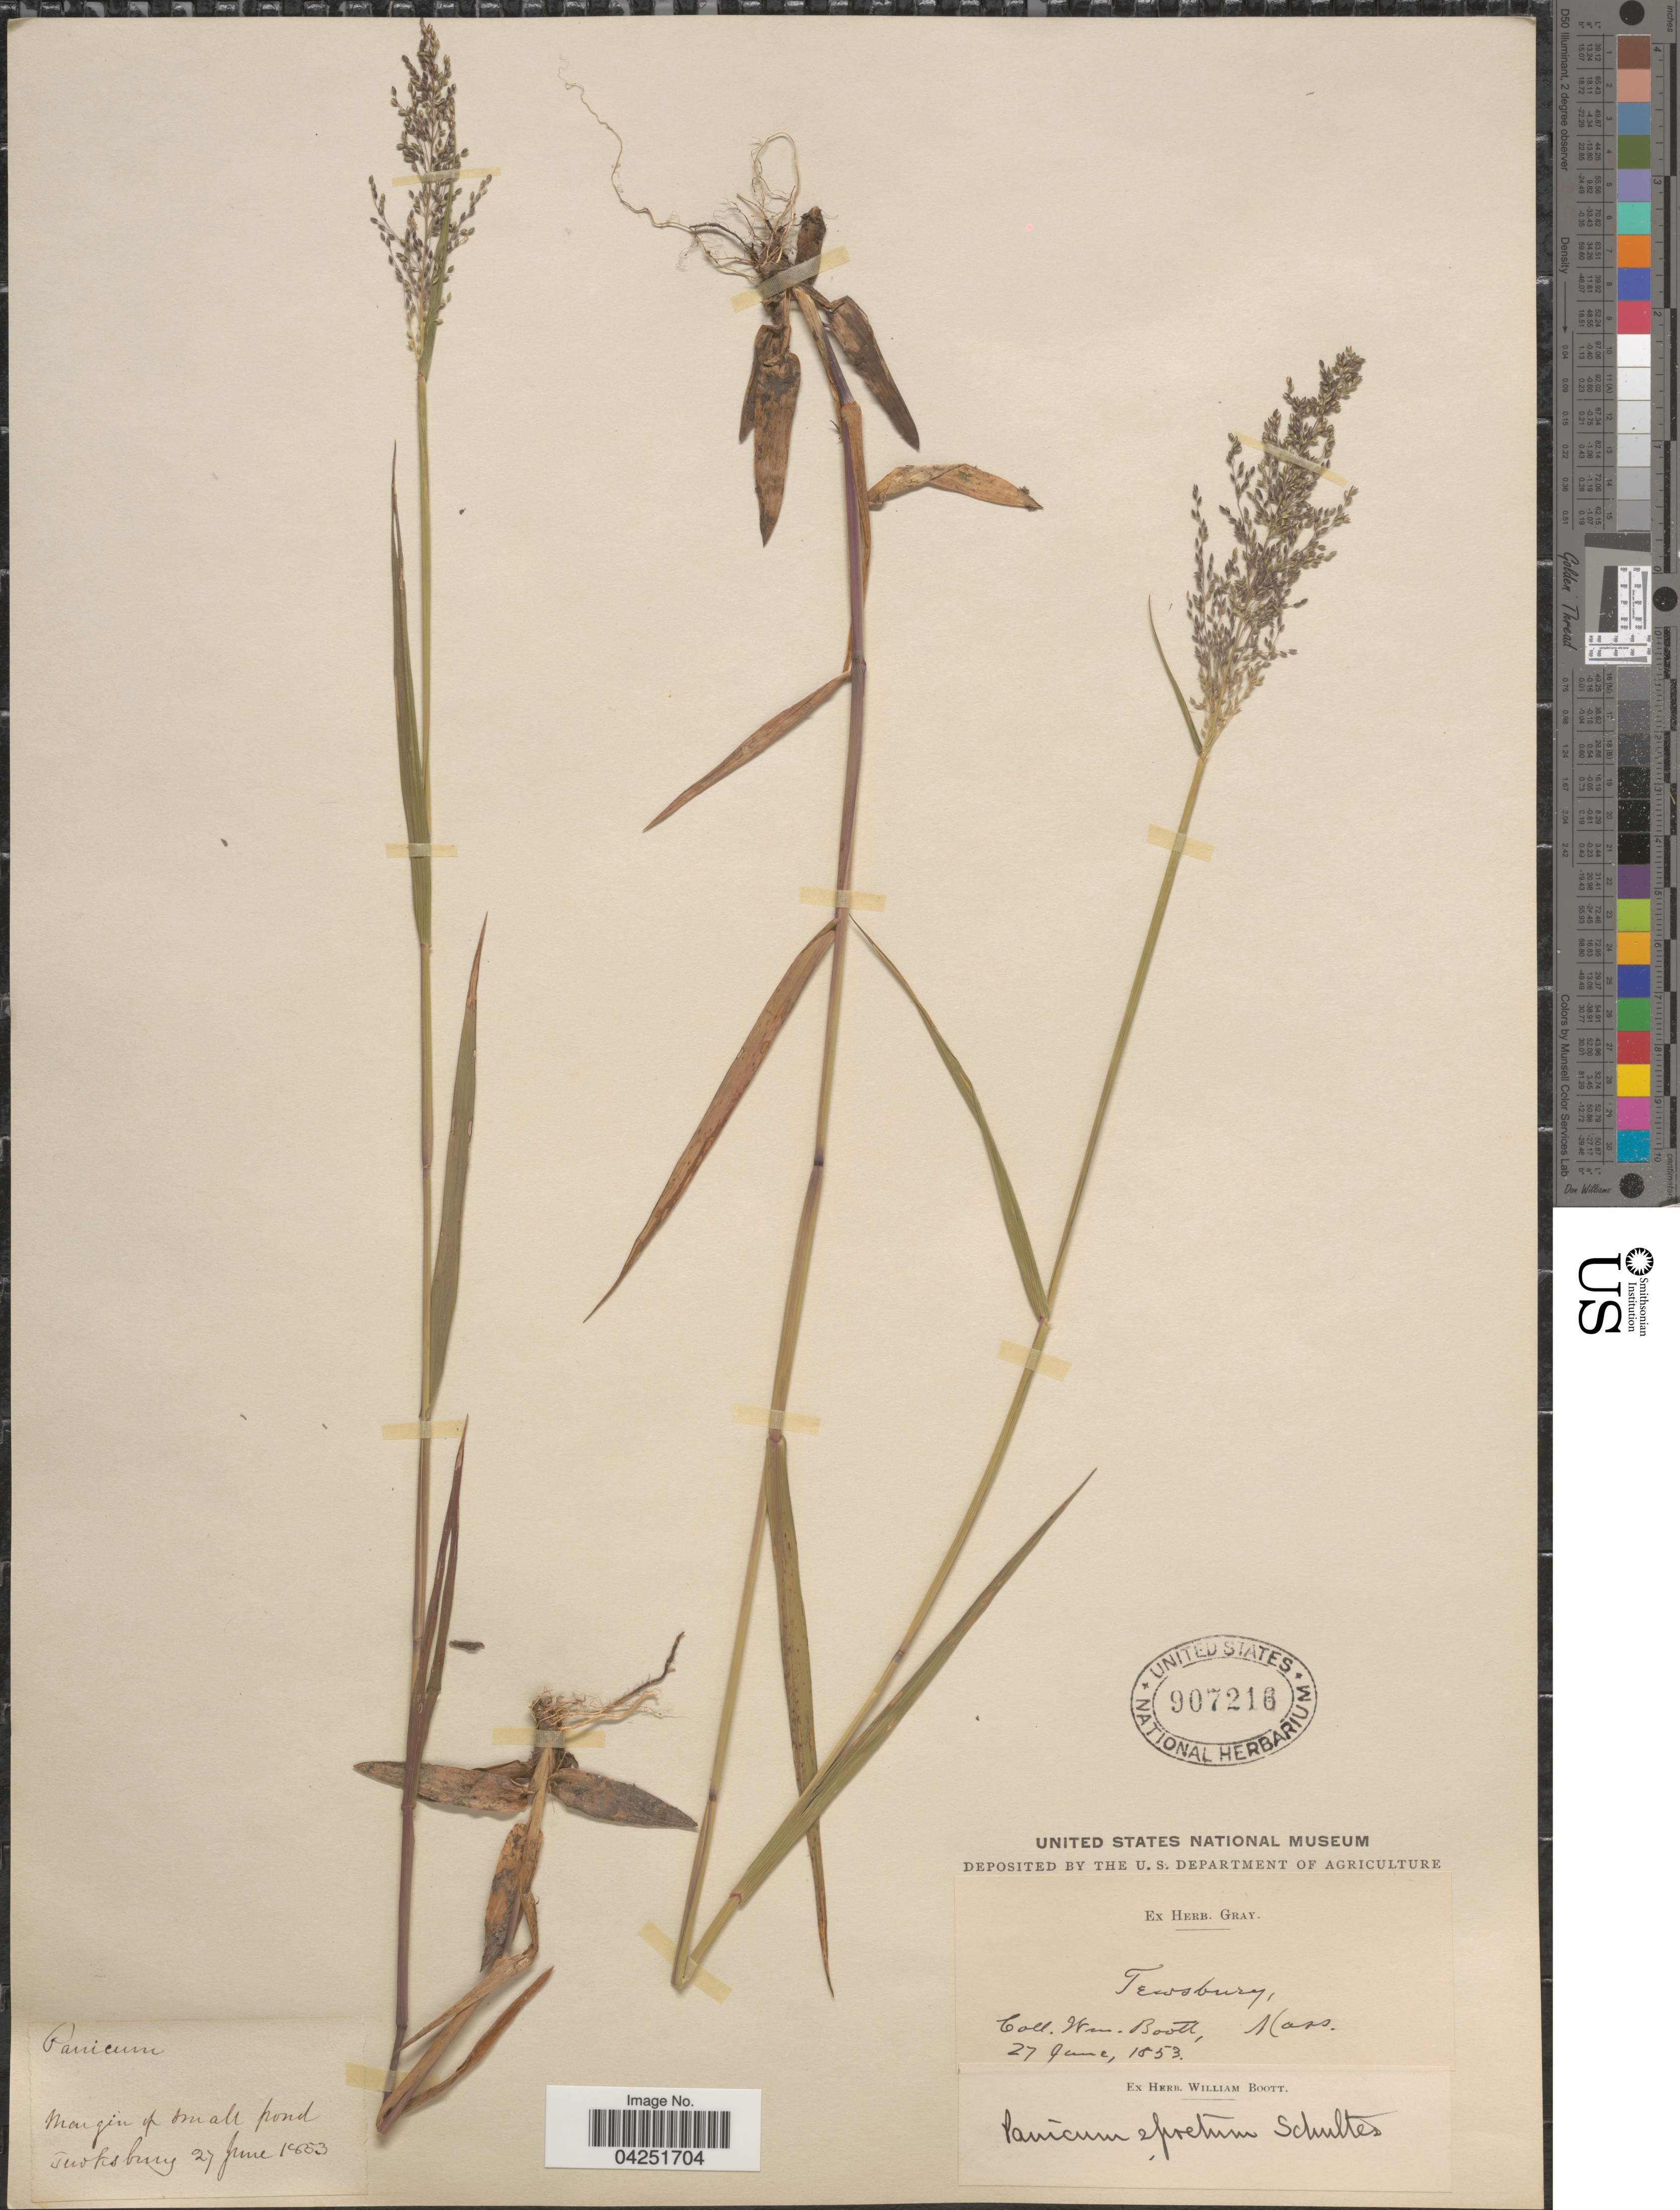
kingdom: Plantae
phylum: Tracheophyta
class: Liliopsida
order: Poales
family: Poaceae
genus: Dichanthelium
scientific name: Dichanthelium acuminatum var. densiflorum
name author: (Rand & Redfield) Gould & C.A. Clark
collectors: W. Boott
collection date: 1853-06-27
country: United States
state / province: Massachusetts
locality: Margin of small pond Tewsbury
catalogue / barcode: US 907216